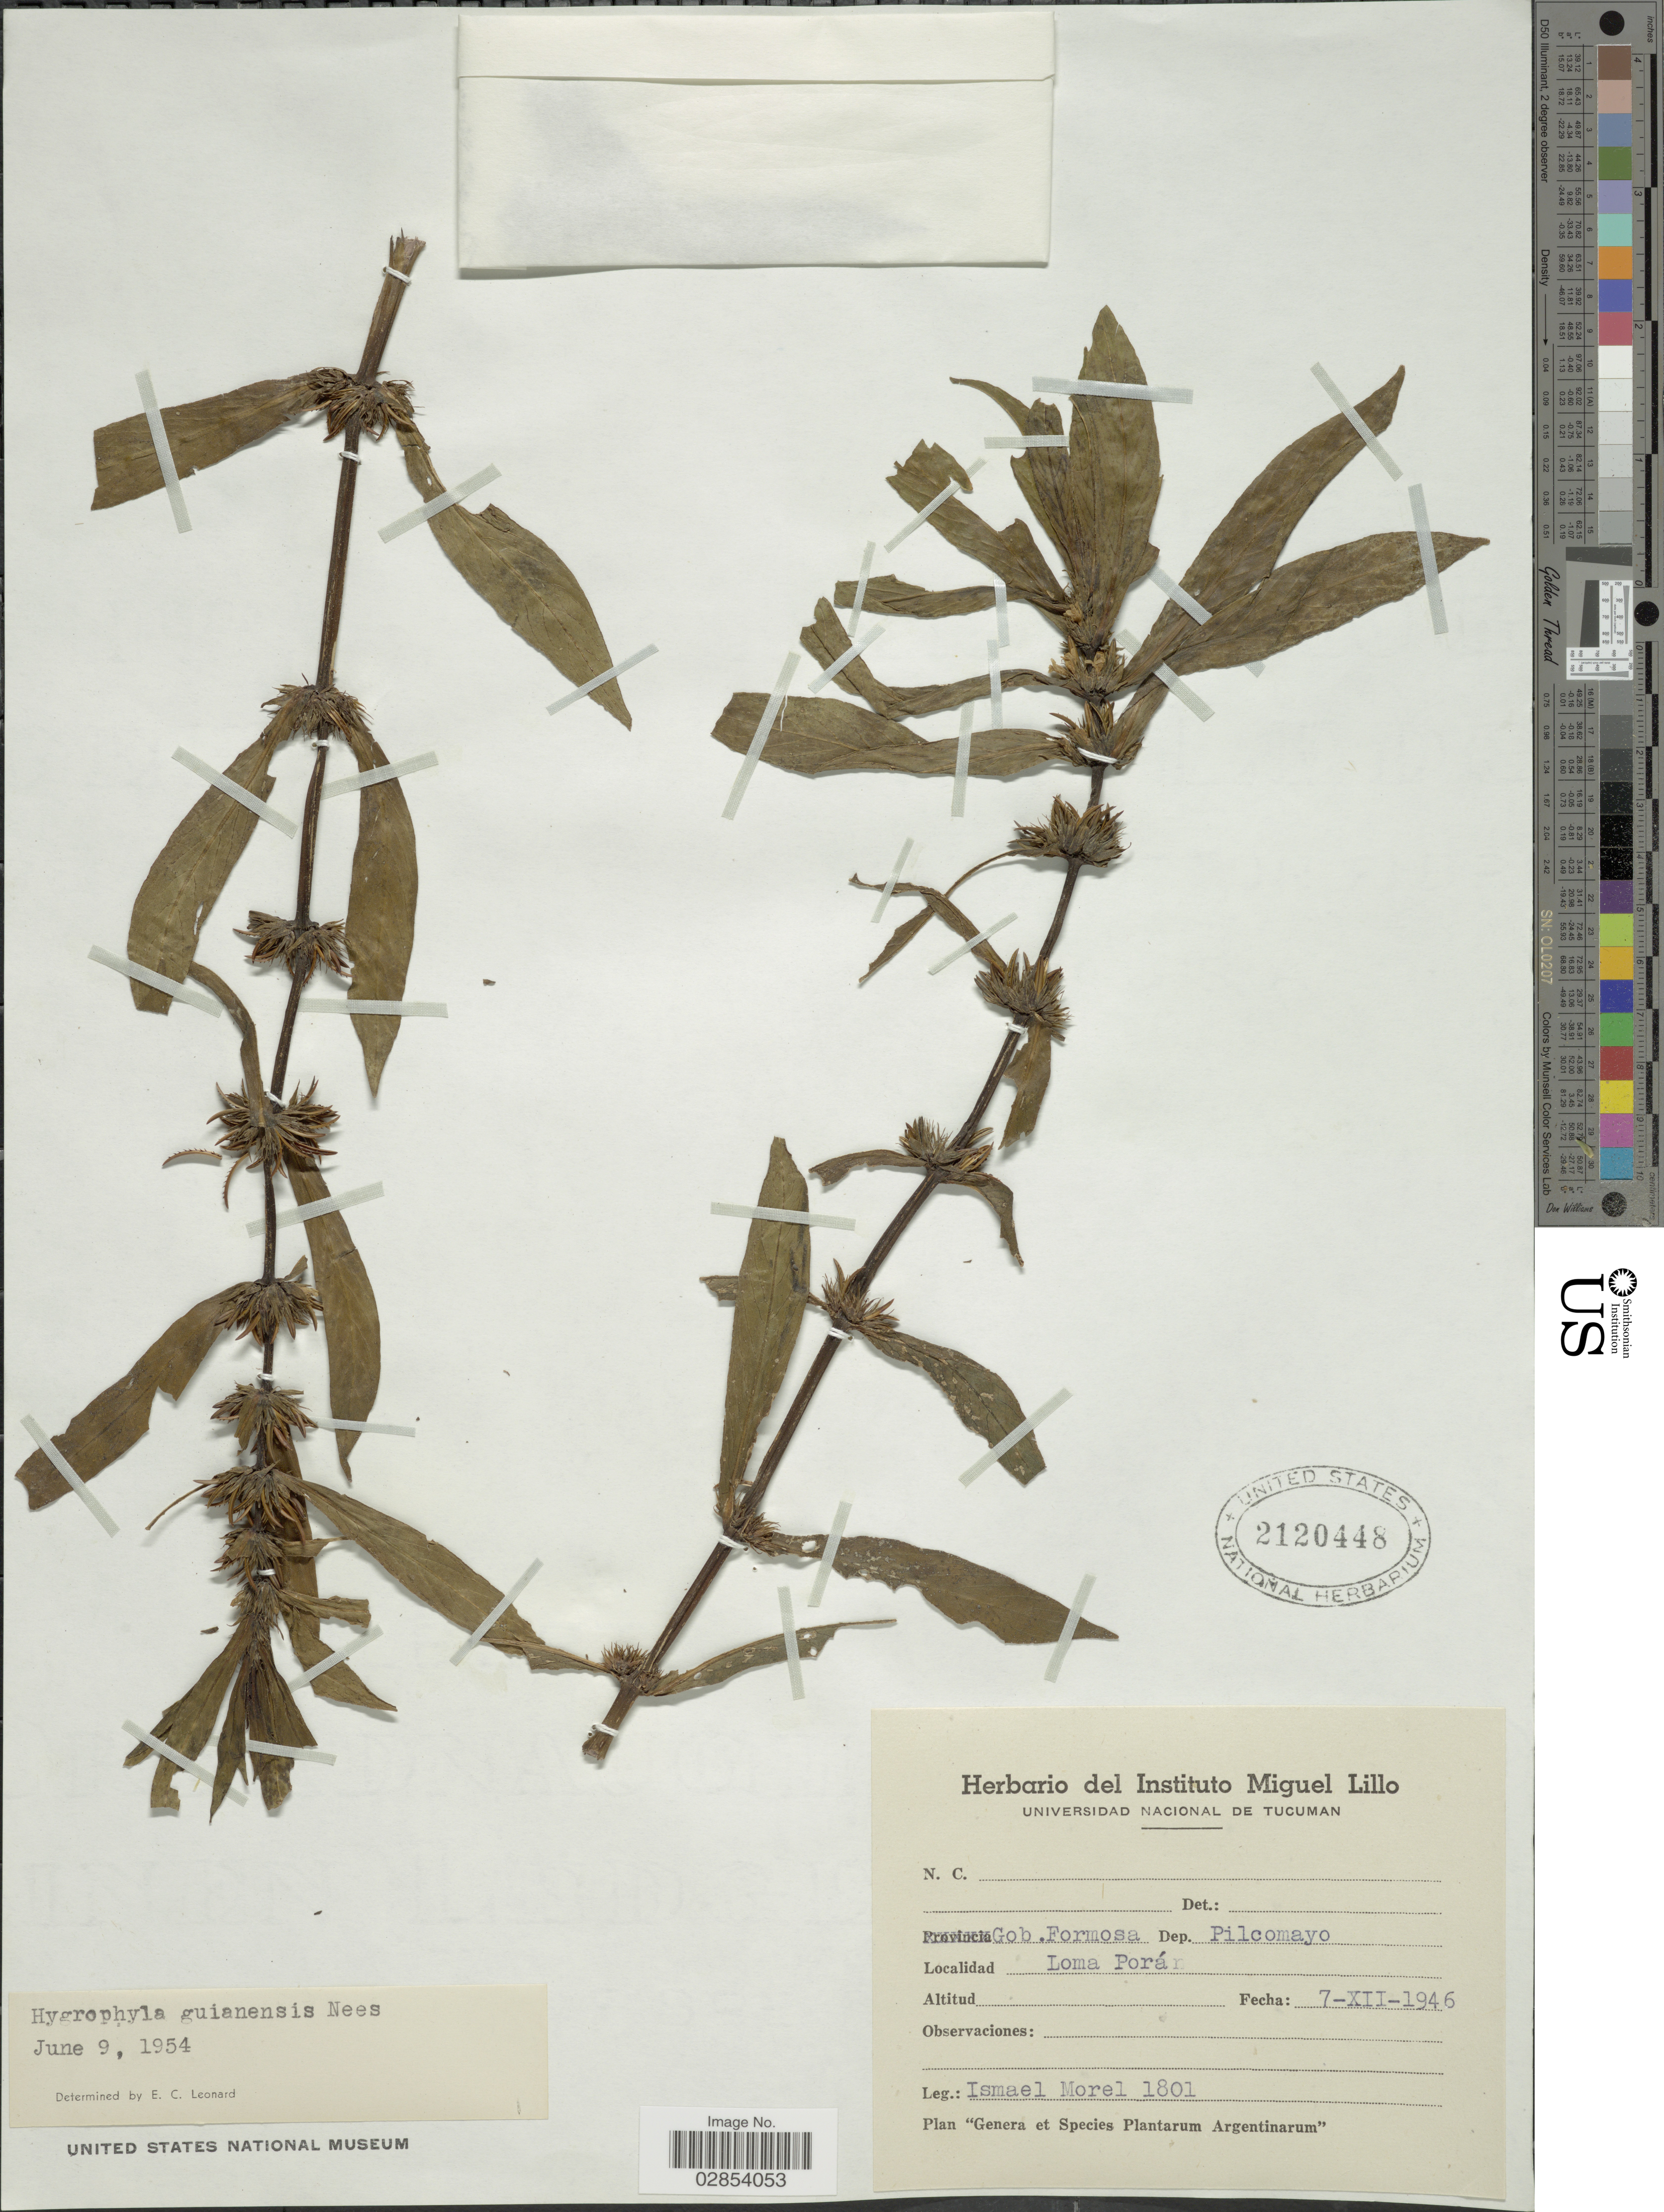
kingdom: Plantae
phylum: Tracheophyta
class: Magnoliopsida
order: Lamiales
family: Acanthaceae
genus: Hygrophila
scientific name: Hygrophila costata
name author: Nees & T. Nees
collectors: I. Morel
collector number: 1801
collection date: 1945-12-07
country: Argentina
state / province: Formosa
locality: Gob. Formosa, Dep. Pilcomayo, Loma Porán.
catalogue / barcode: US 2120448